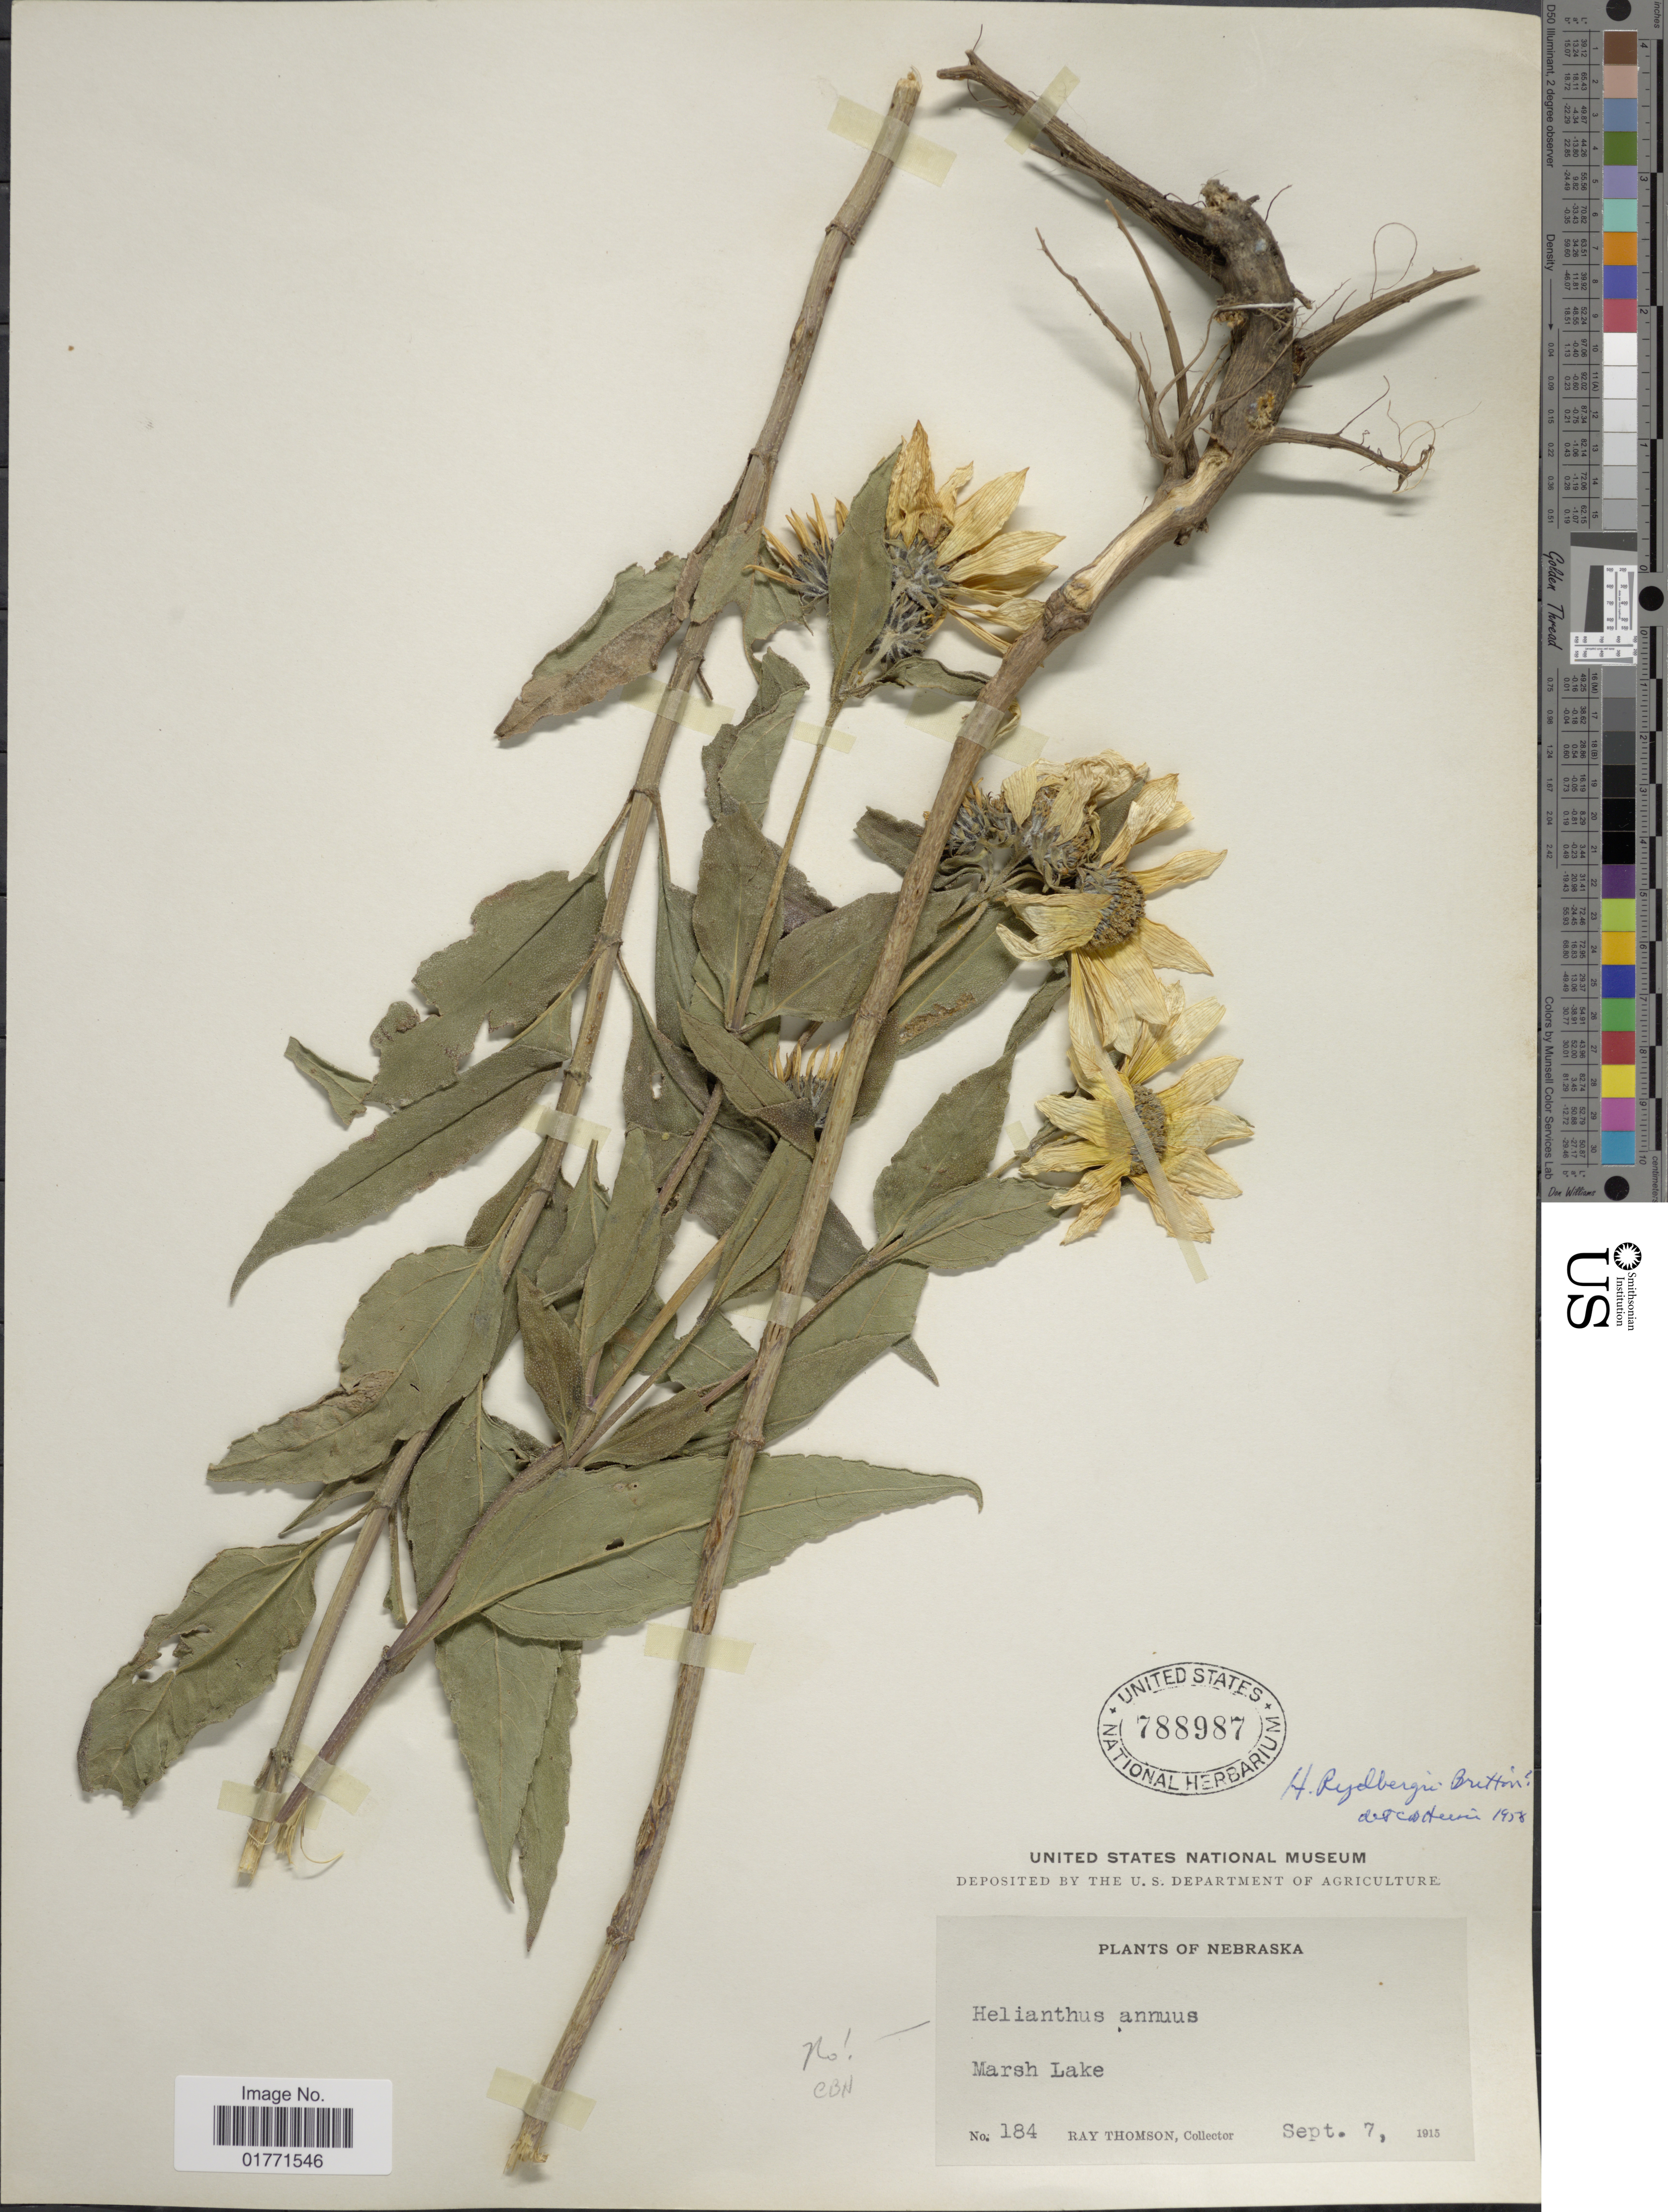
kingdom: Plantae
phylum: Tracheophyta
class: Magnoliopsida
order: Asterales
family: Asteraceae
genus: Helianthus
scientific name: Helianthus rydbergi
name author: Britton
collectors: R. Thomson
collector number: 184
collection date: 1915-09-07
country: United States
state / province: Nebraska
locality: Nebraska, Marsh Lake.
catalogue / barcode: US 788987